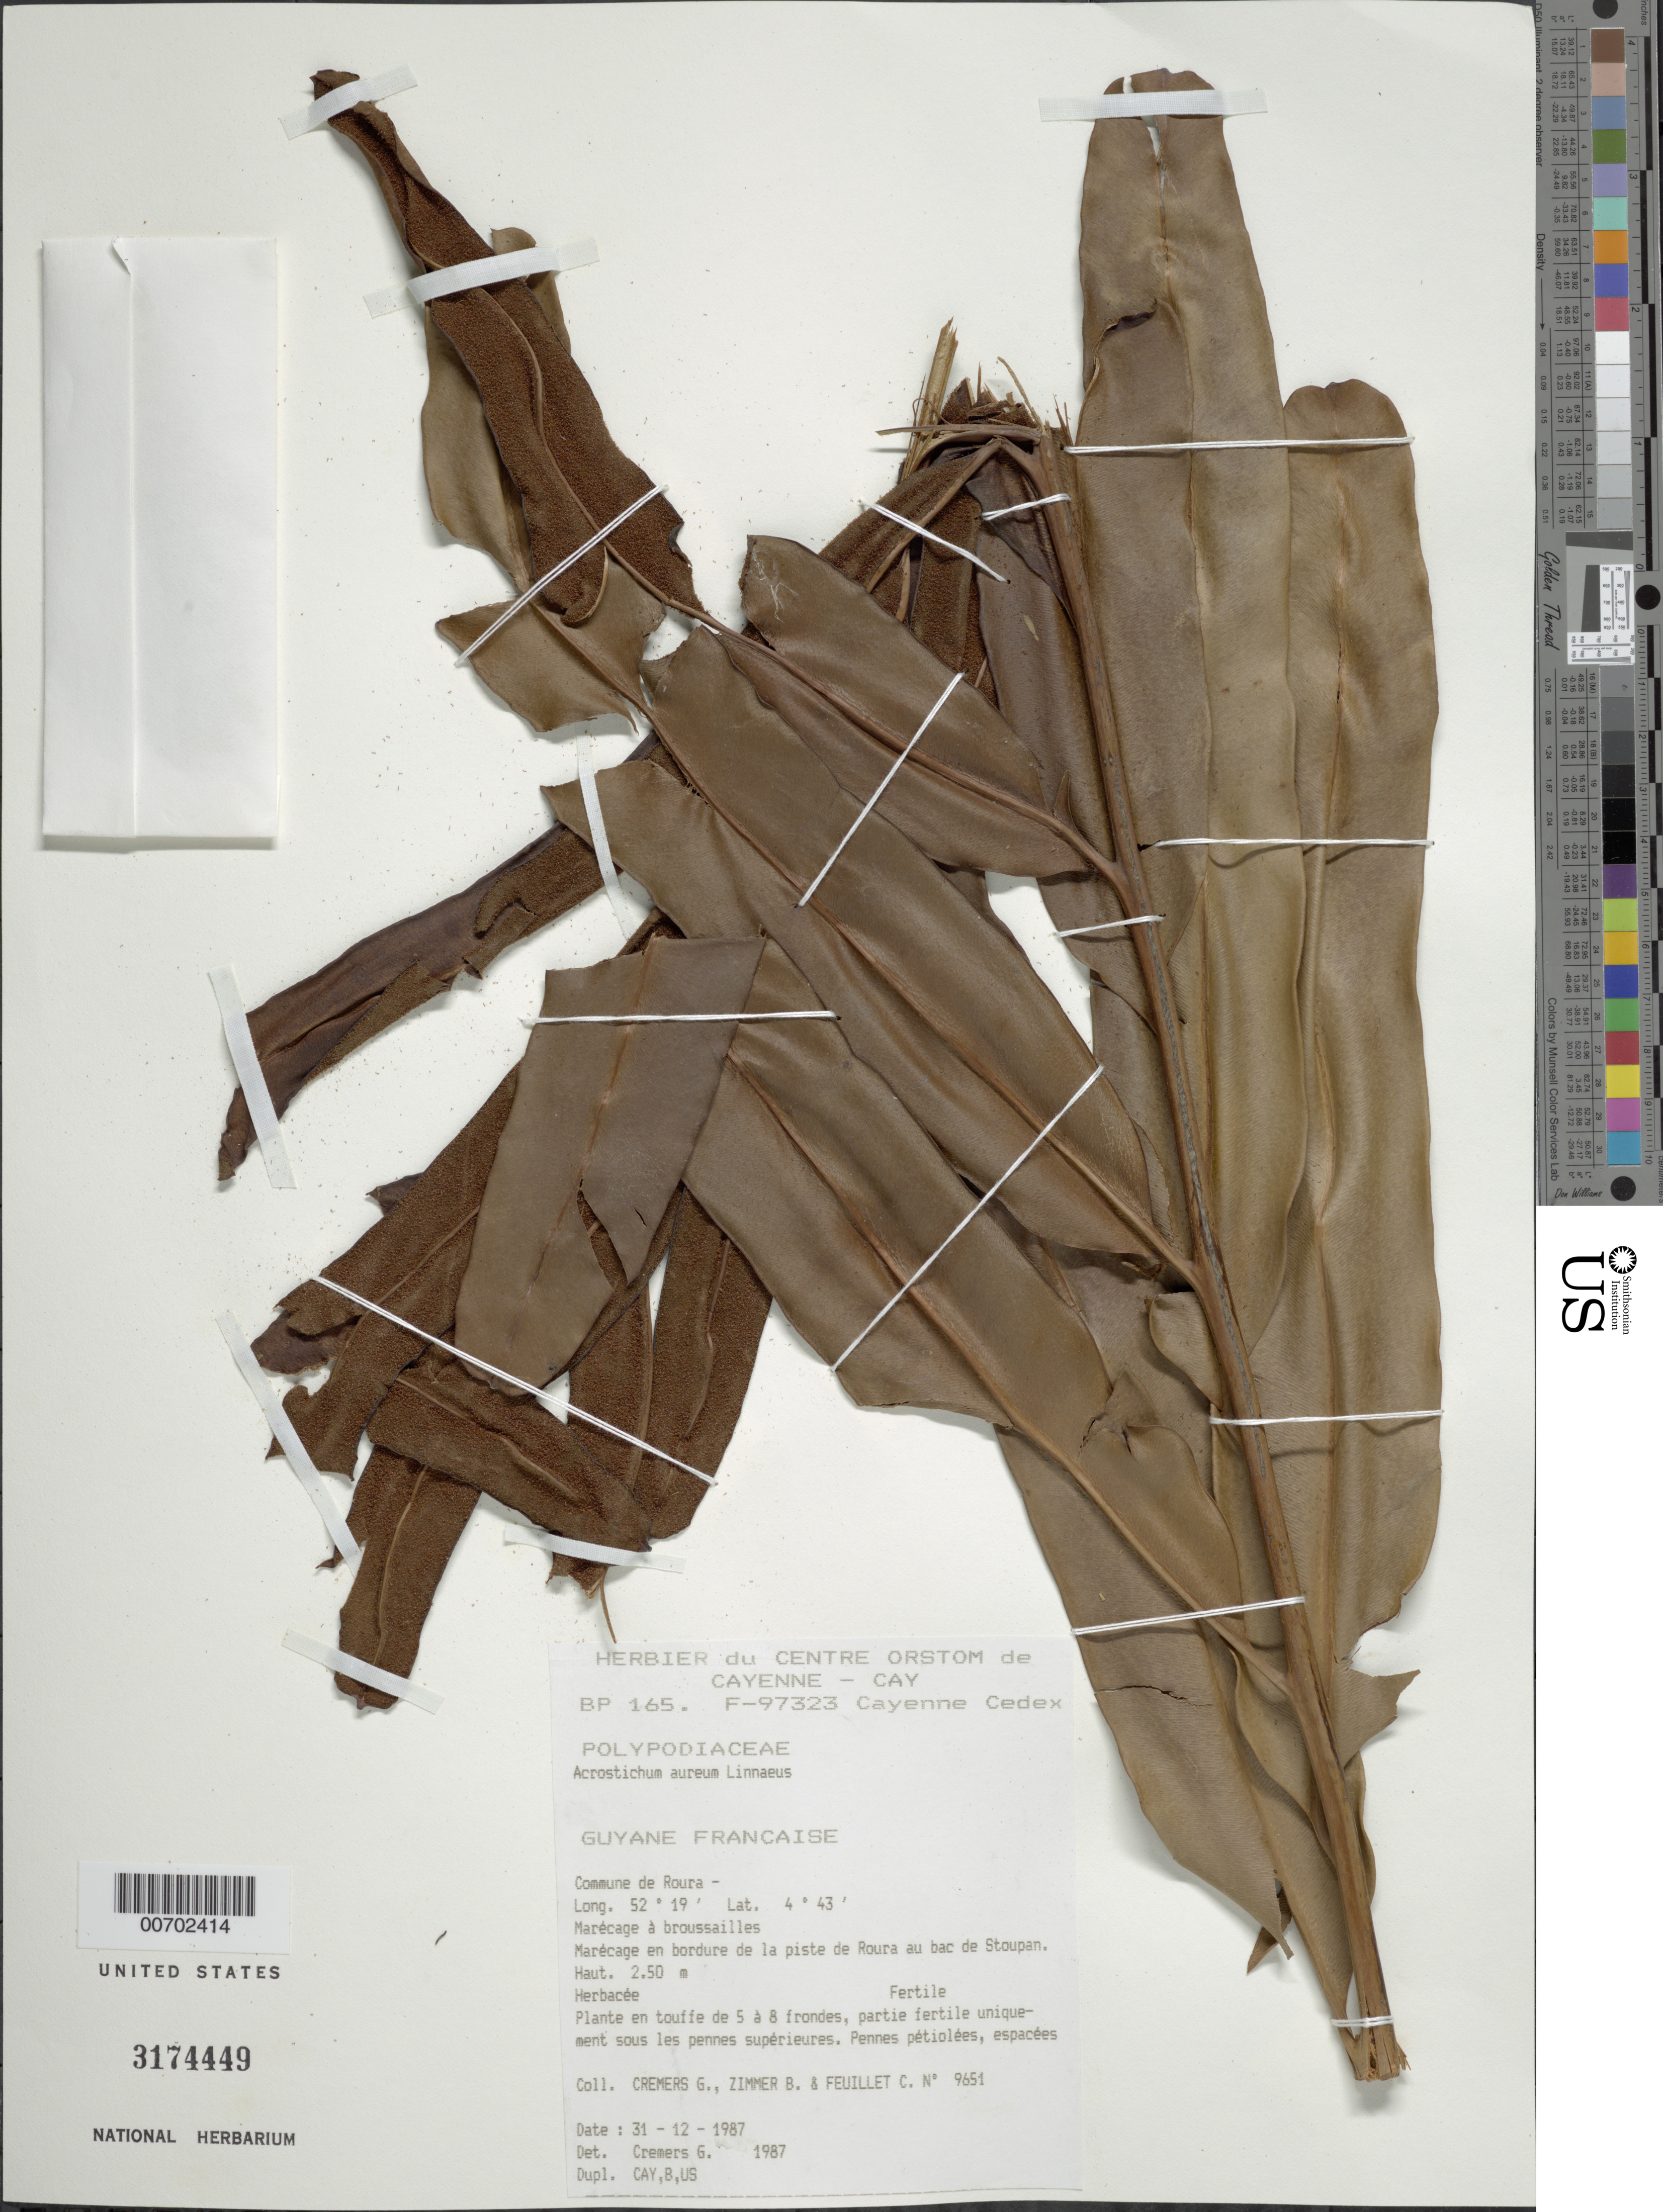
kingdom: Plantae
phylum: Tracheophyta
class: Polypodiopsida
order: Polypodiales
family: Pteridaceae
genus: Acrostichum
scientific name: Acrostichum aureum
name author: L.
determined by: Cremers, Georges A.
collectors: G. Cremers, B. Zimmer & C. Feuillet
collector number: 9651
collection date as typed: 31 Dec 1987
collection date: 1987-12-31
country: French Guiana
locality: Commune de Roura, en bord de la piste de Roura au bac de Stoupan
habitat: Marecage a broussailes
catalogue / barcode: US 3174449